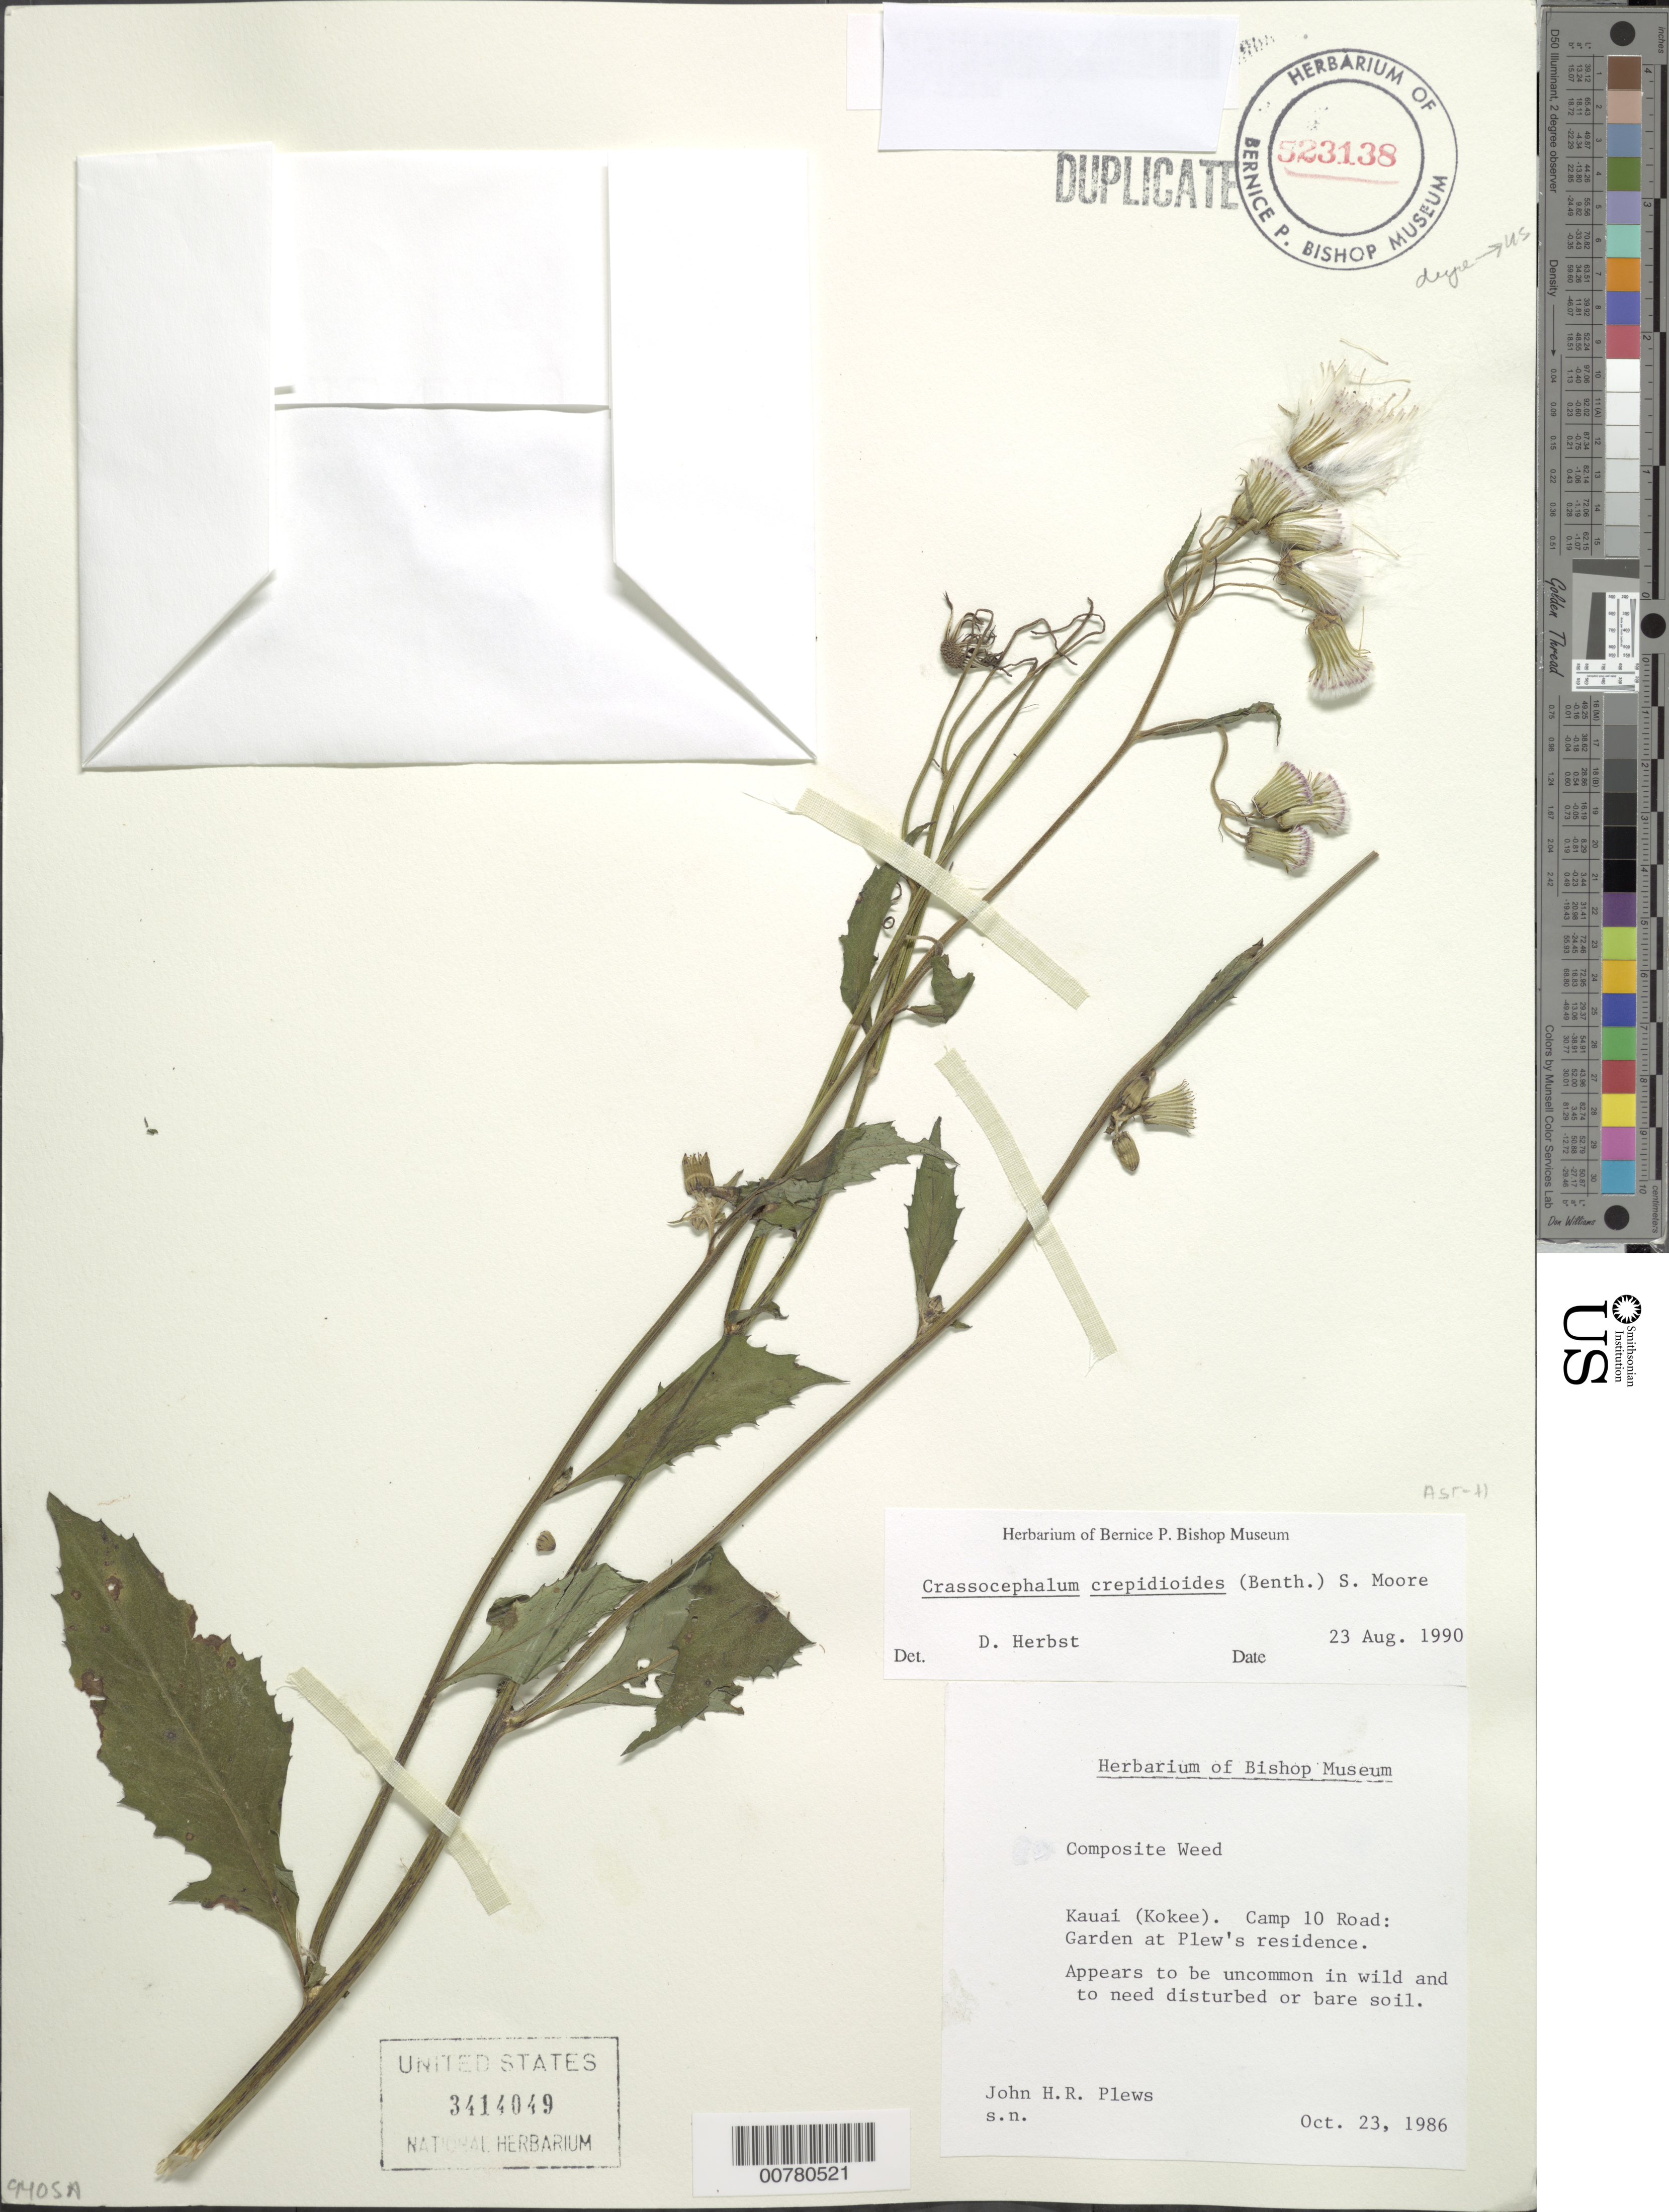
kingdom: Plantae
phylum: Tracheophyta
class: Magnoliopsida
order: Asterales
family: Asteraceae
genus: Crassocephalum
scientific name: Crassocephalum crepidioides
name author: (Benth.) S. Moore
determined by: Herbst, D. R.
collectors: J. Plews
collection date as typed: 23 Oct 1986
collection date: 1986-10-23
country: United States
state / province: Hawaii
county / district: Kauai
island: Kaua'i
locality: Kokee: Camp 10 Road; Garden at Plew's residence.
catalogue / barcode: US 3414049